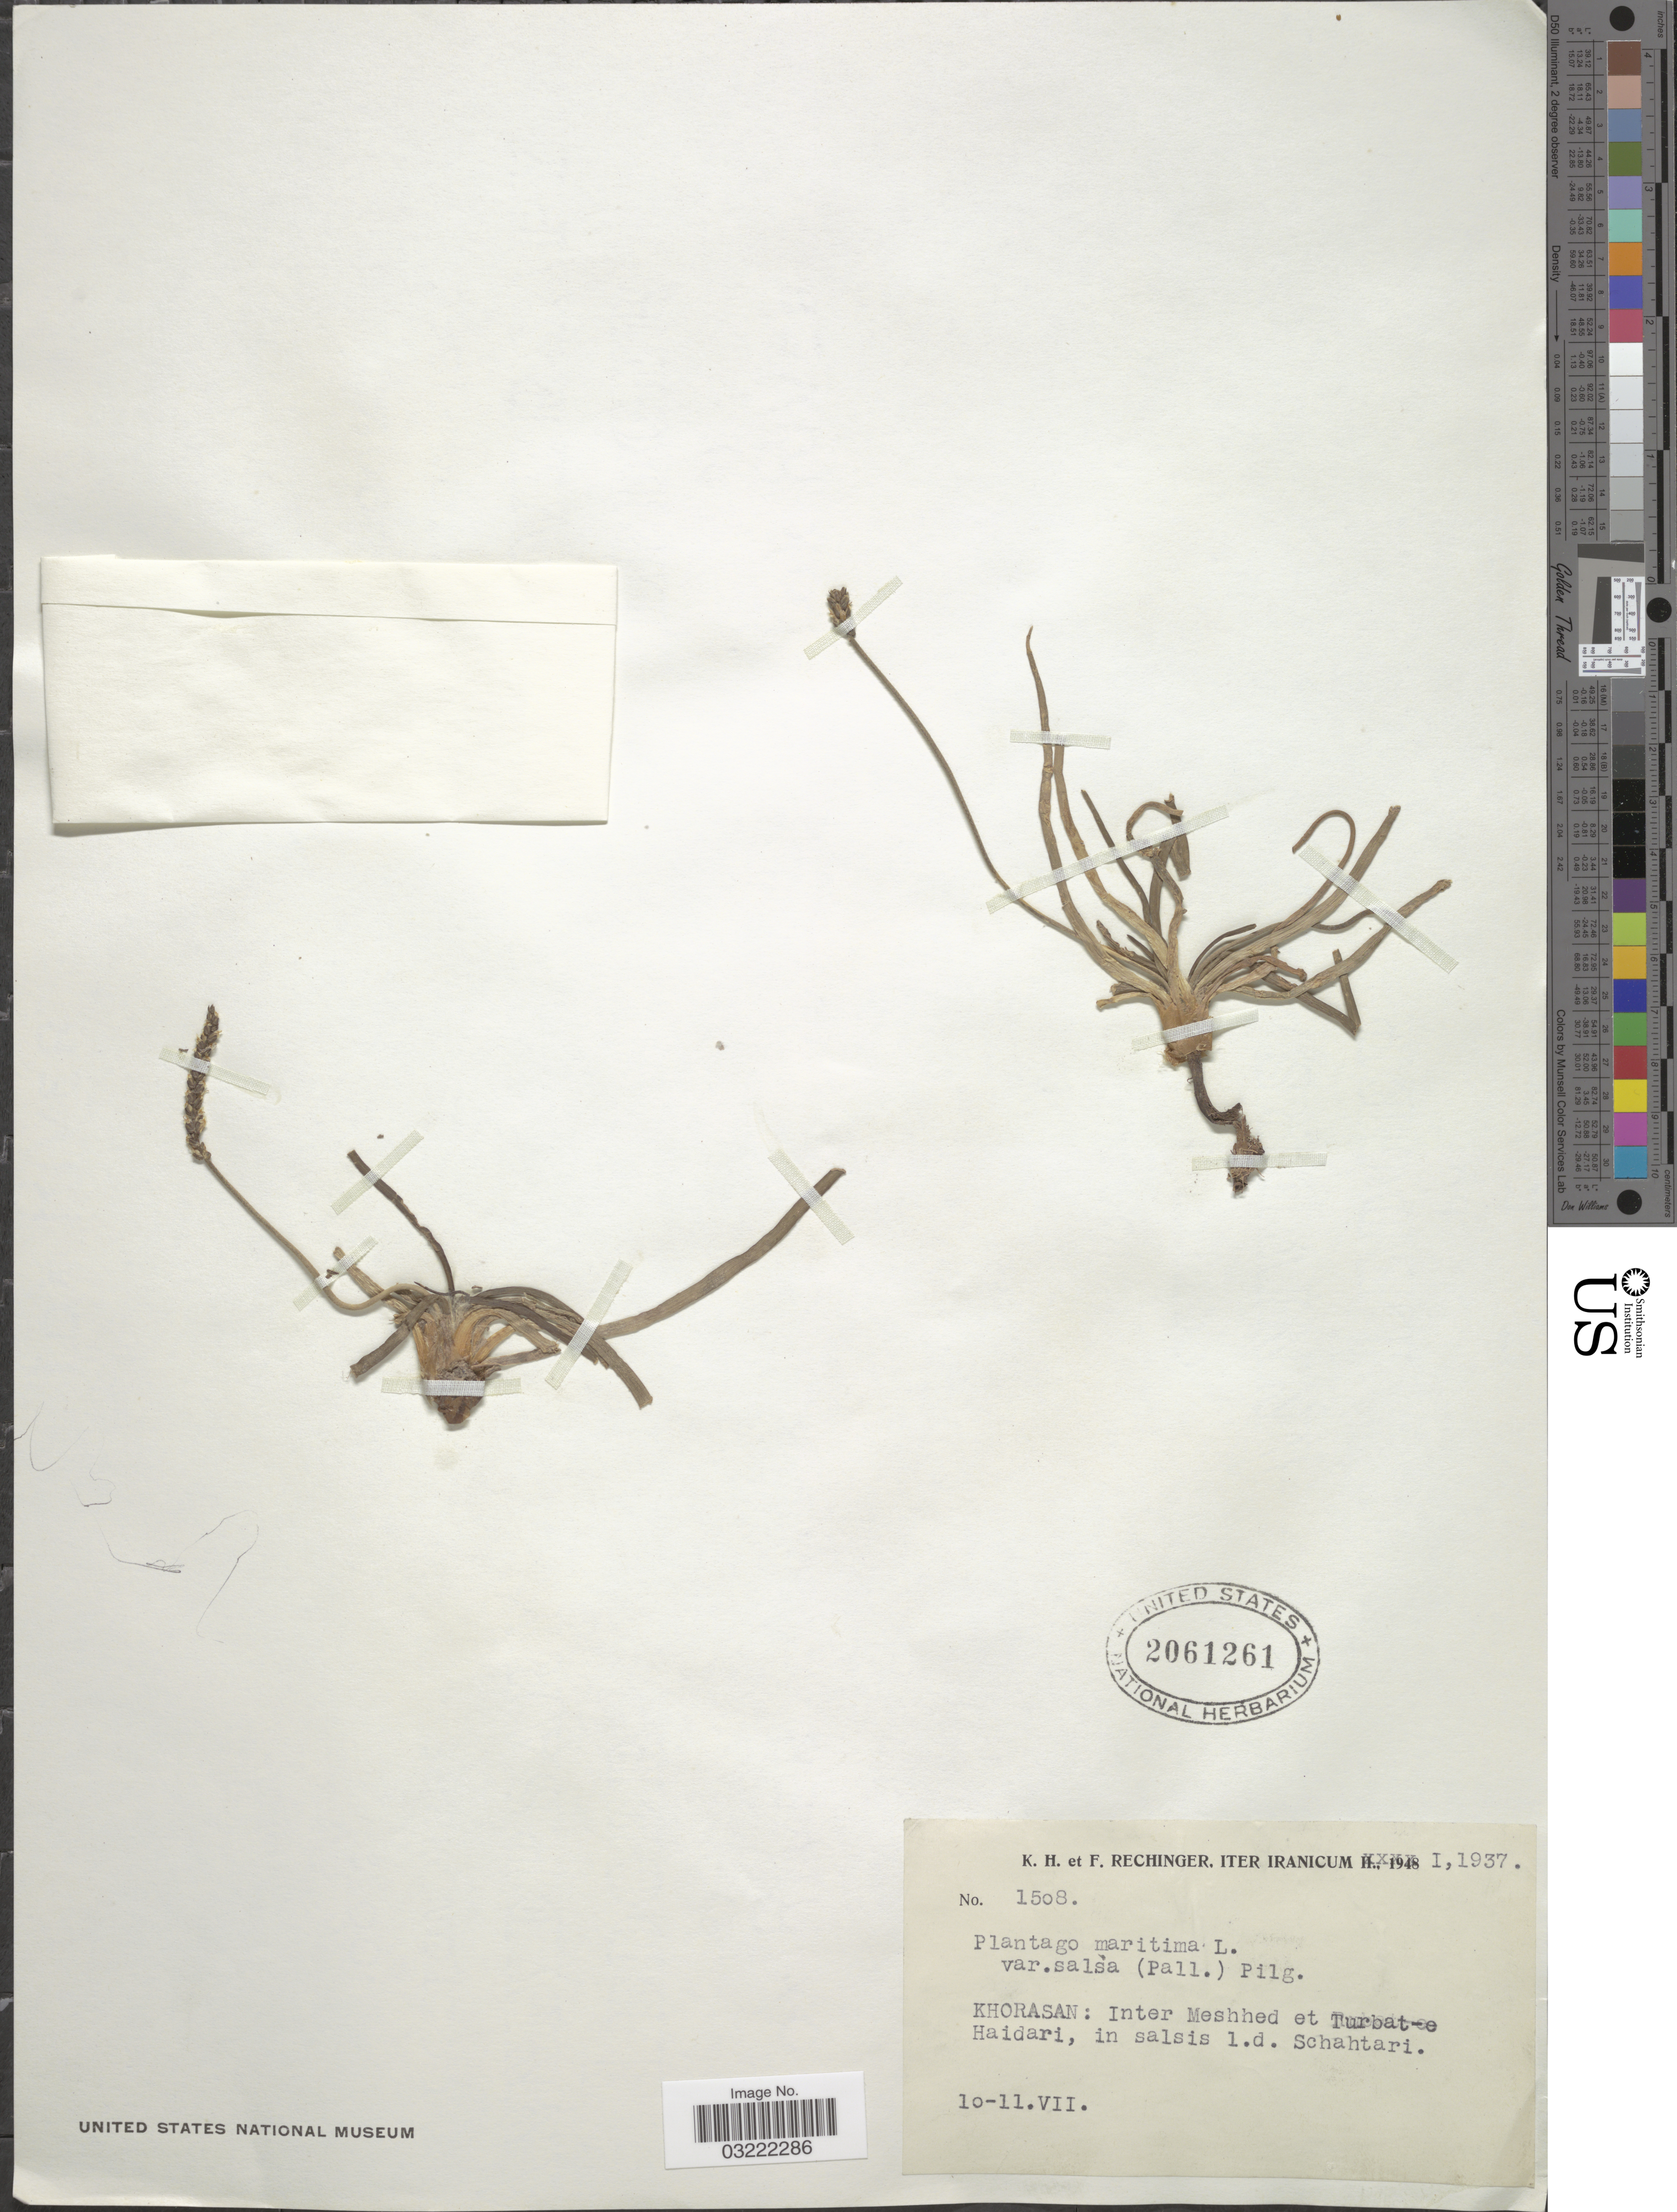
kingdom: Plantae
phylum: Tracheophyta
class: Magnoliopsida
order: Lamiales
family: Plantaginaceae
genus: Plantago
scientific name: Plantago maritima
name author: L.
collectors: K. H. Rechinger & F. Rechinger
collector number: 1508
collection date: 1937-07-10/1937-07-11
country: Iran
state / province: Khorasan [obsolete]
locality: Khorasan: Inter Meshed et Turbat-e Haidari, in salsis l. d. Schahtari.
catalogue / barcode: US 2061261